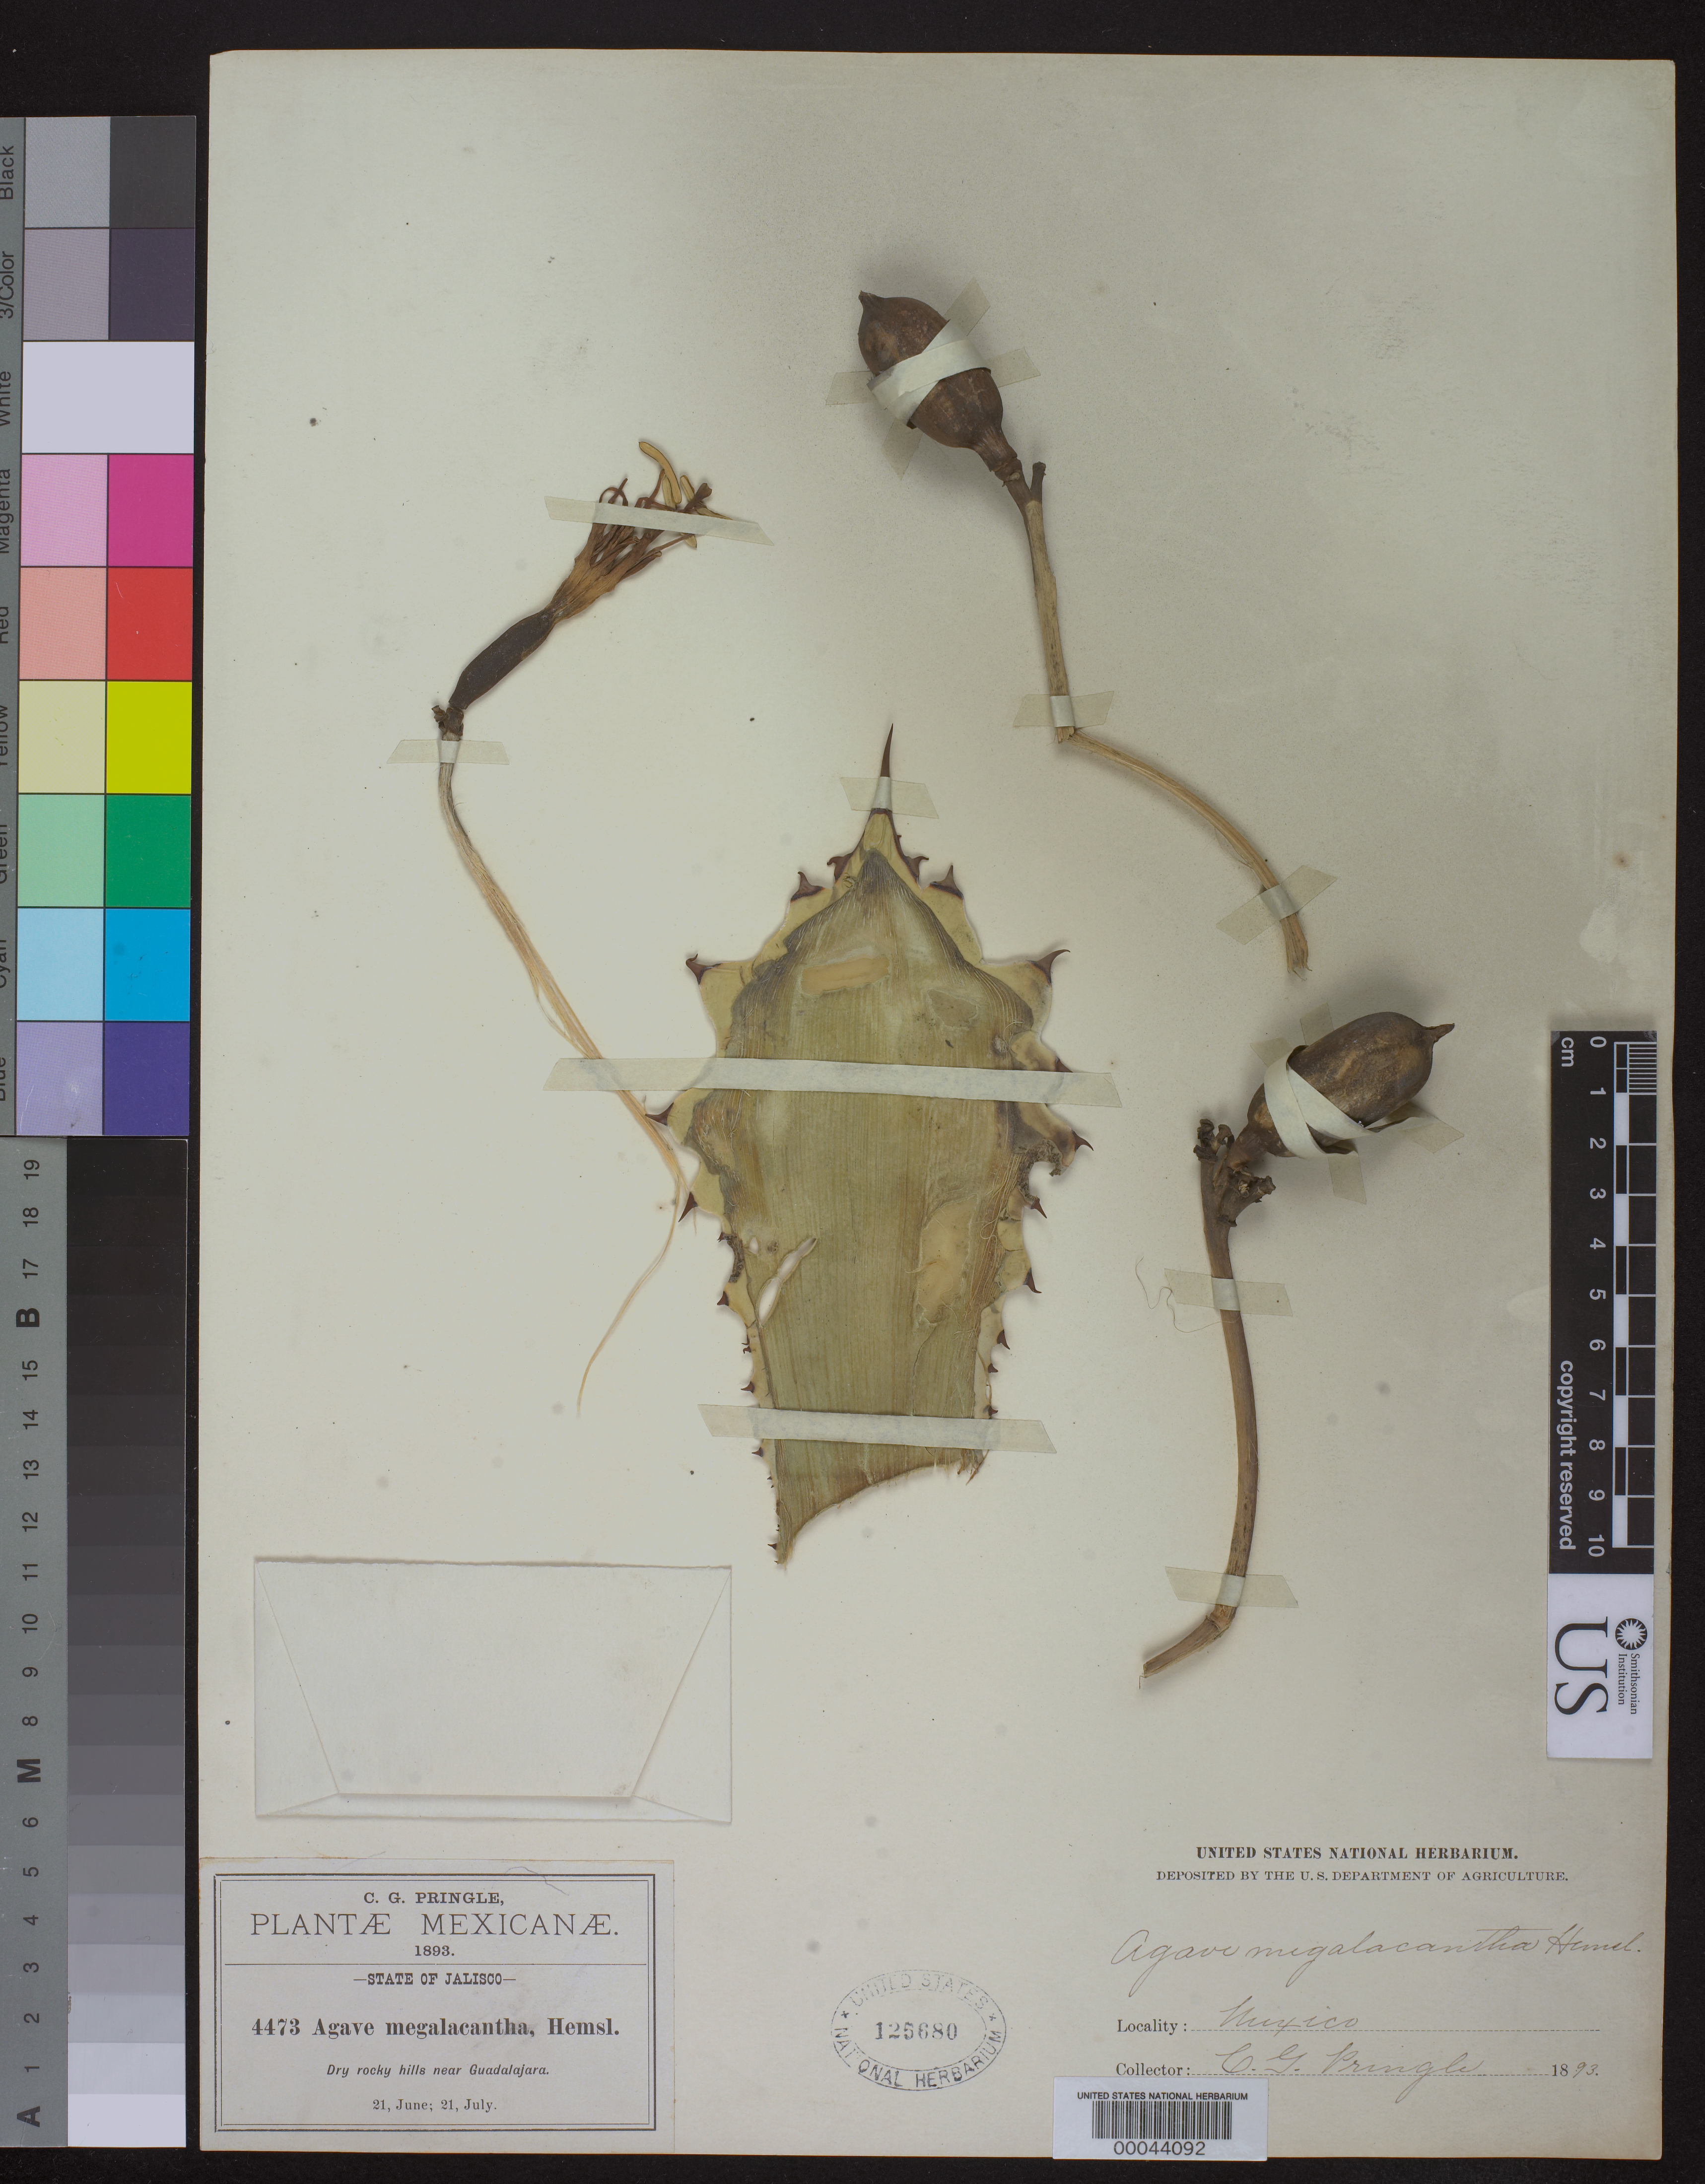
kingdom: Plantae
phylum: Tracheophyta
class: Liliopsida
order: Asparagales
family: Asparagaceae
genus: Agave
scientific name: Agave guadalajarana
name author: Trel.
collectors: C. G. Pringle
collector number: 4473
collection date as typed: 21 Jun 1893 and 21 Jul 1893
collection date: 1893-06-21,1893-07-21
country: Mexico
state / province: Jalisco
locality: Near Guadalajara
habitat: Dry rocky hills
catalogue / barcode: US 125680